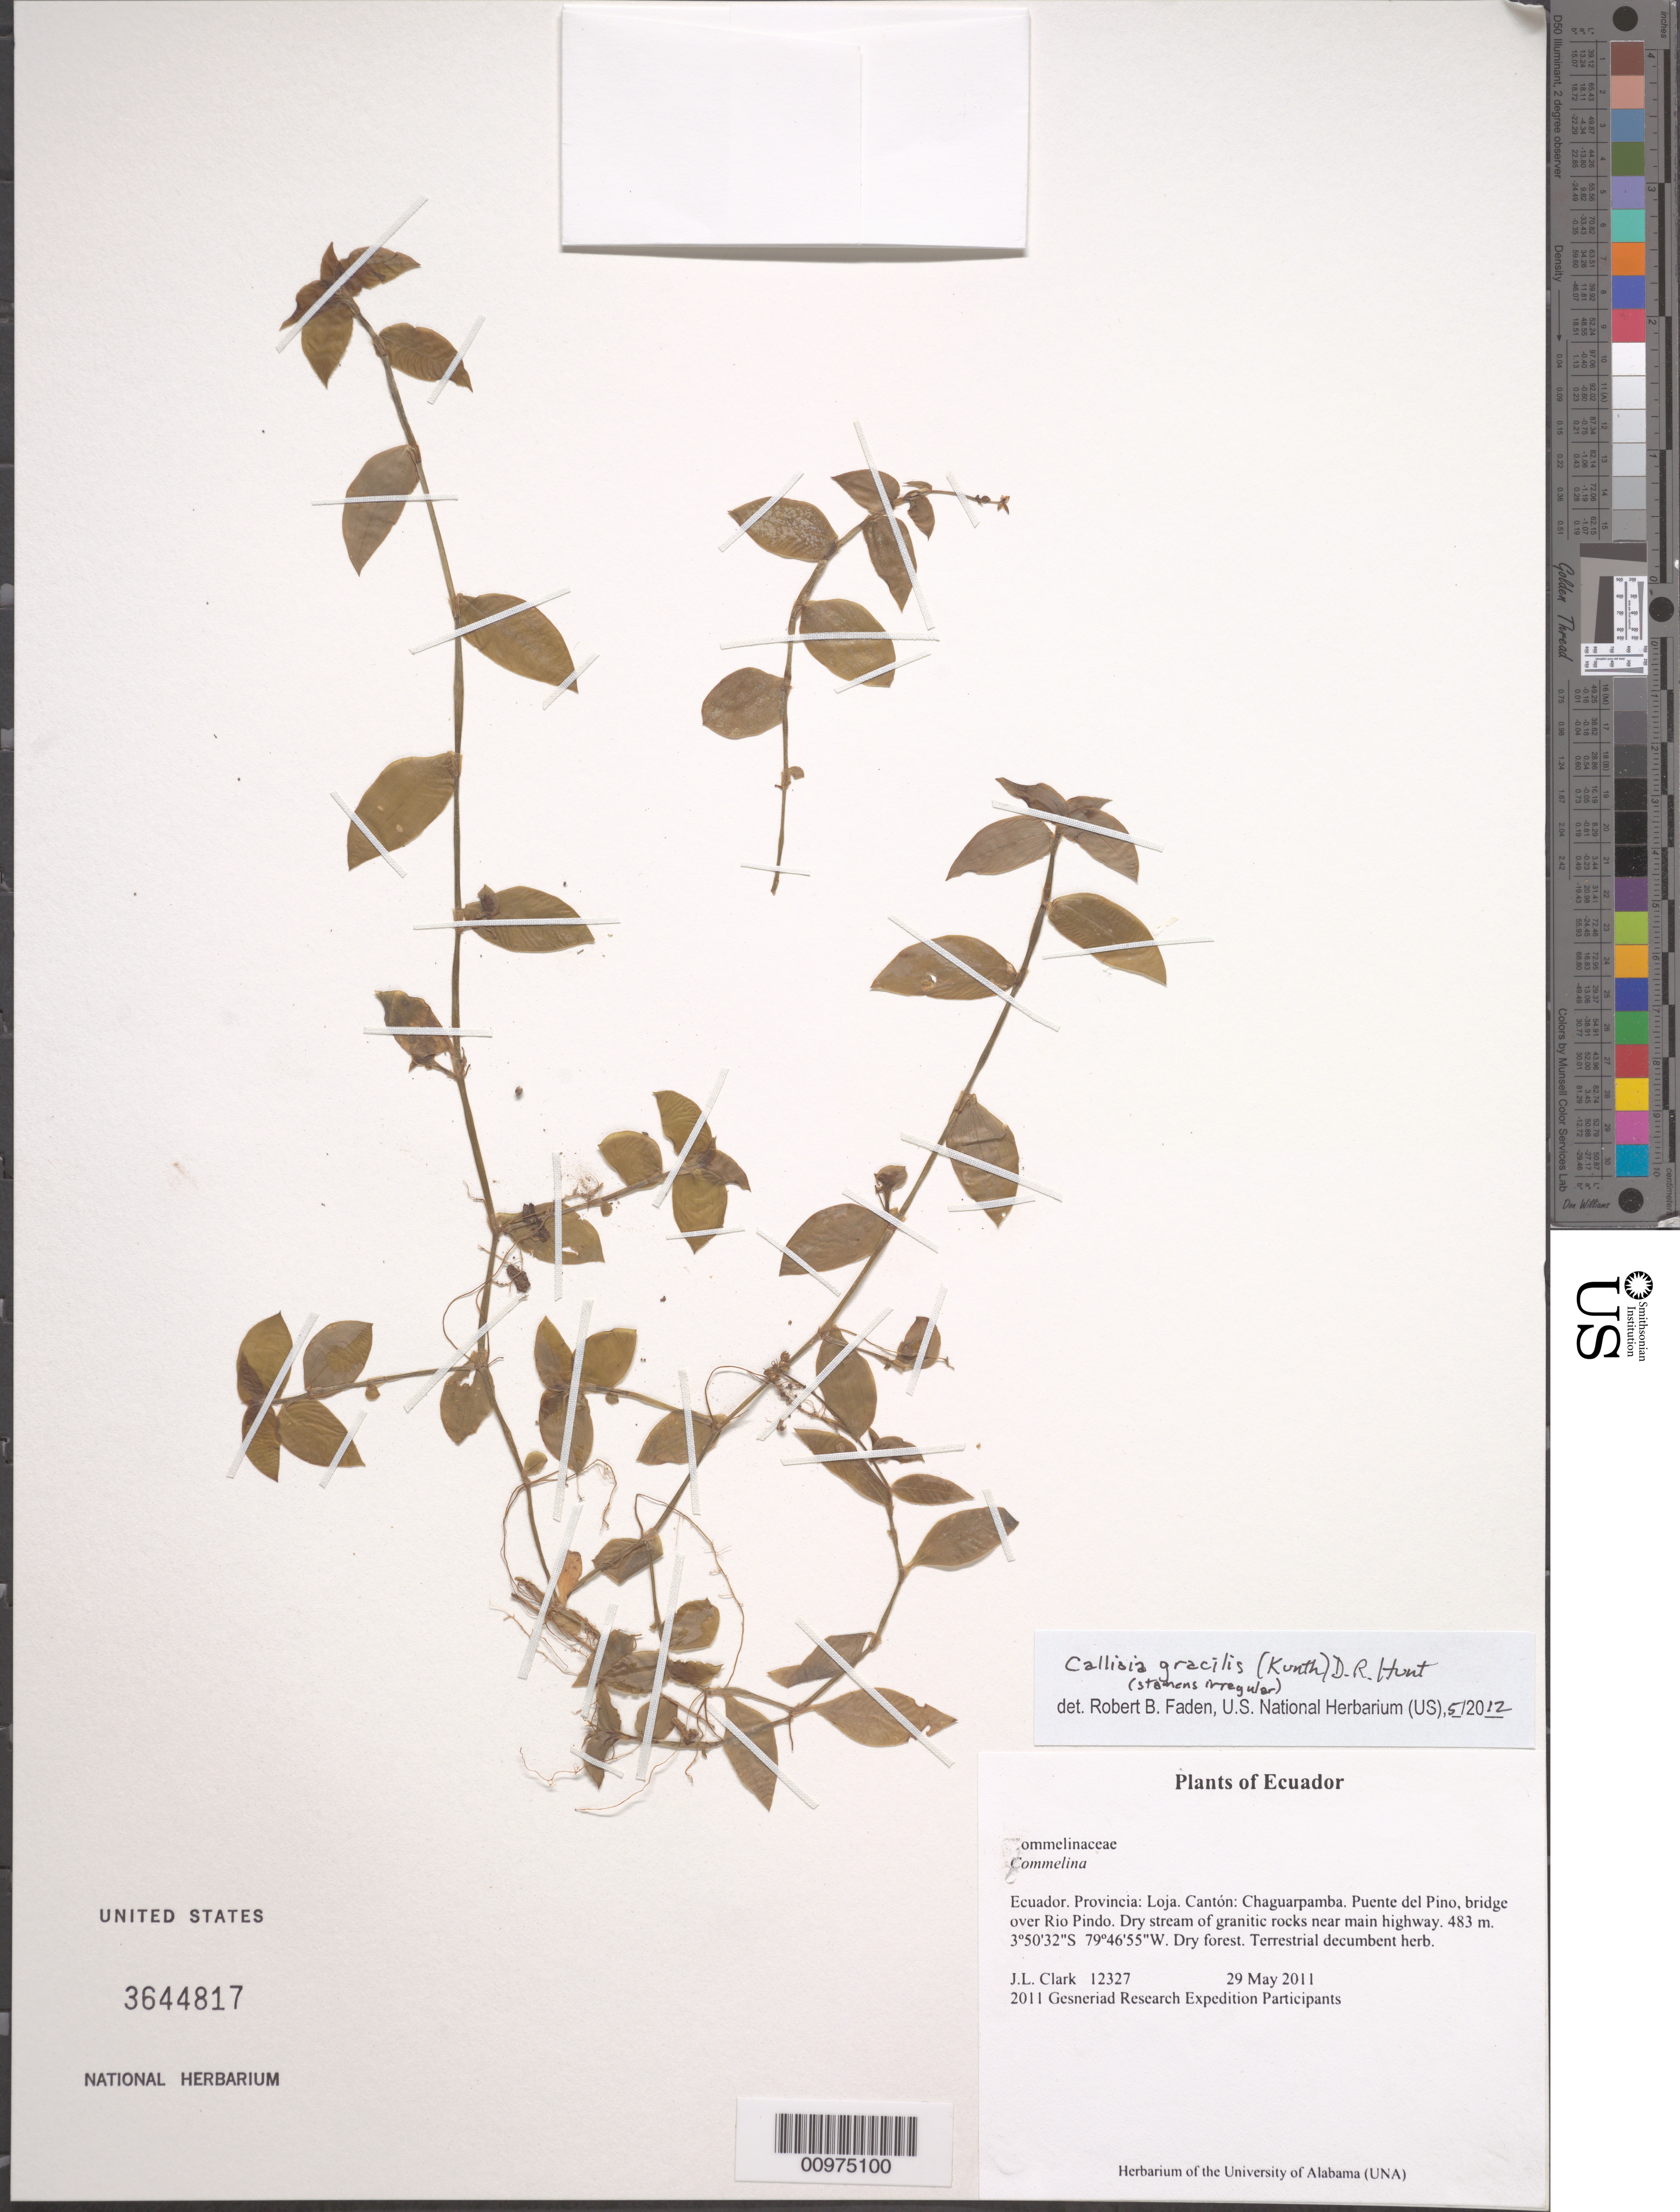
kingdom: Plantae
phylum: Tracheophyta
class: Liliopsida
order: Commelinales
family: Commelinaceae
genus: Callisia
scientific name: Callisia gracilis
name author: (Kunth) D.R. Hunt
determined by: Faden, Robert B., (US), Smithsonian Institution - National Museum of Natural History (UNITED STATES)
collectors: J. L. Clark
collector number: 12327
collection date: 2011-05-29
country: Ecuador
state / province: Loja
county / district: Cantón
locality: Puente del Pino, bridge over Rio Pindo.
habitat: Dry stream of granitic rocks near main highway. Dry forest.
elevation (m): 483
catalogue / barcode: US 3644817